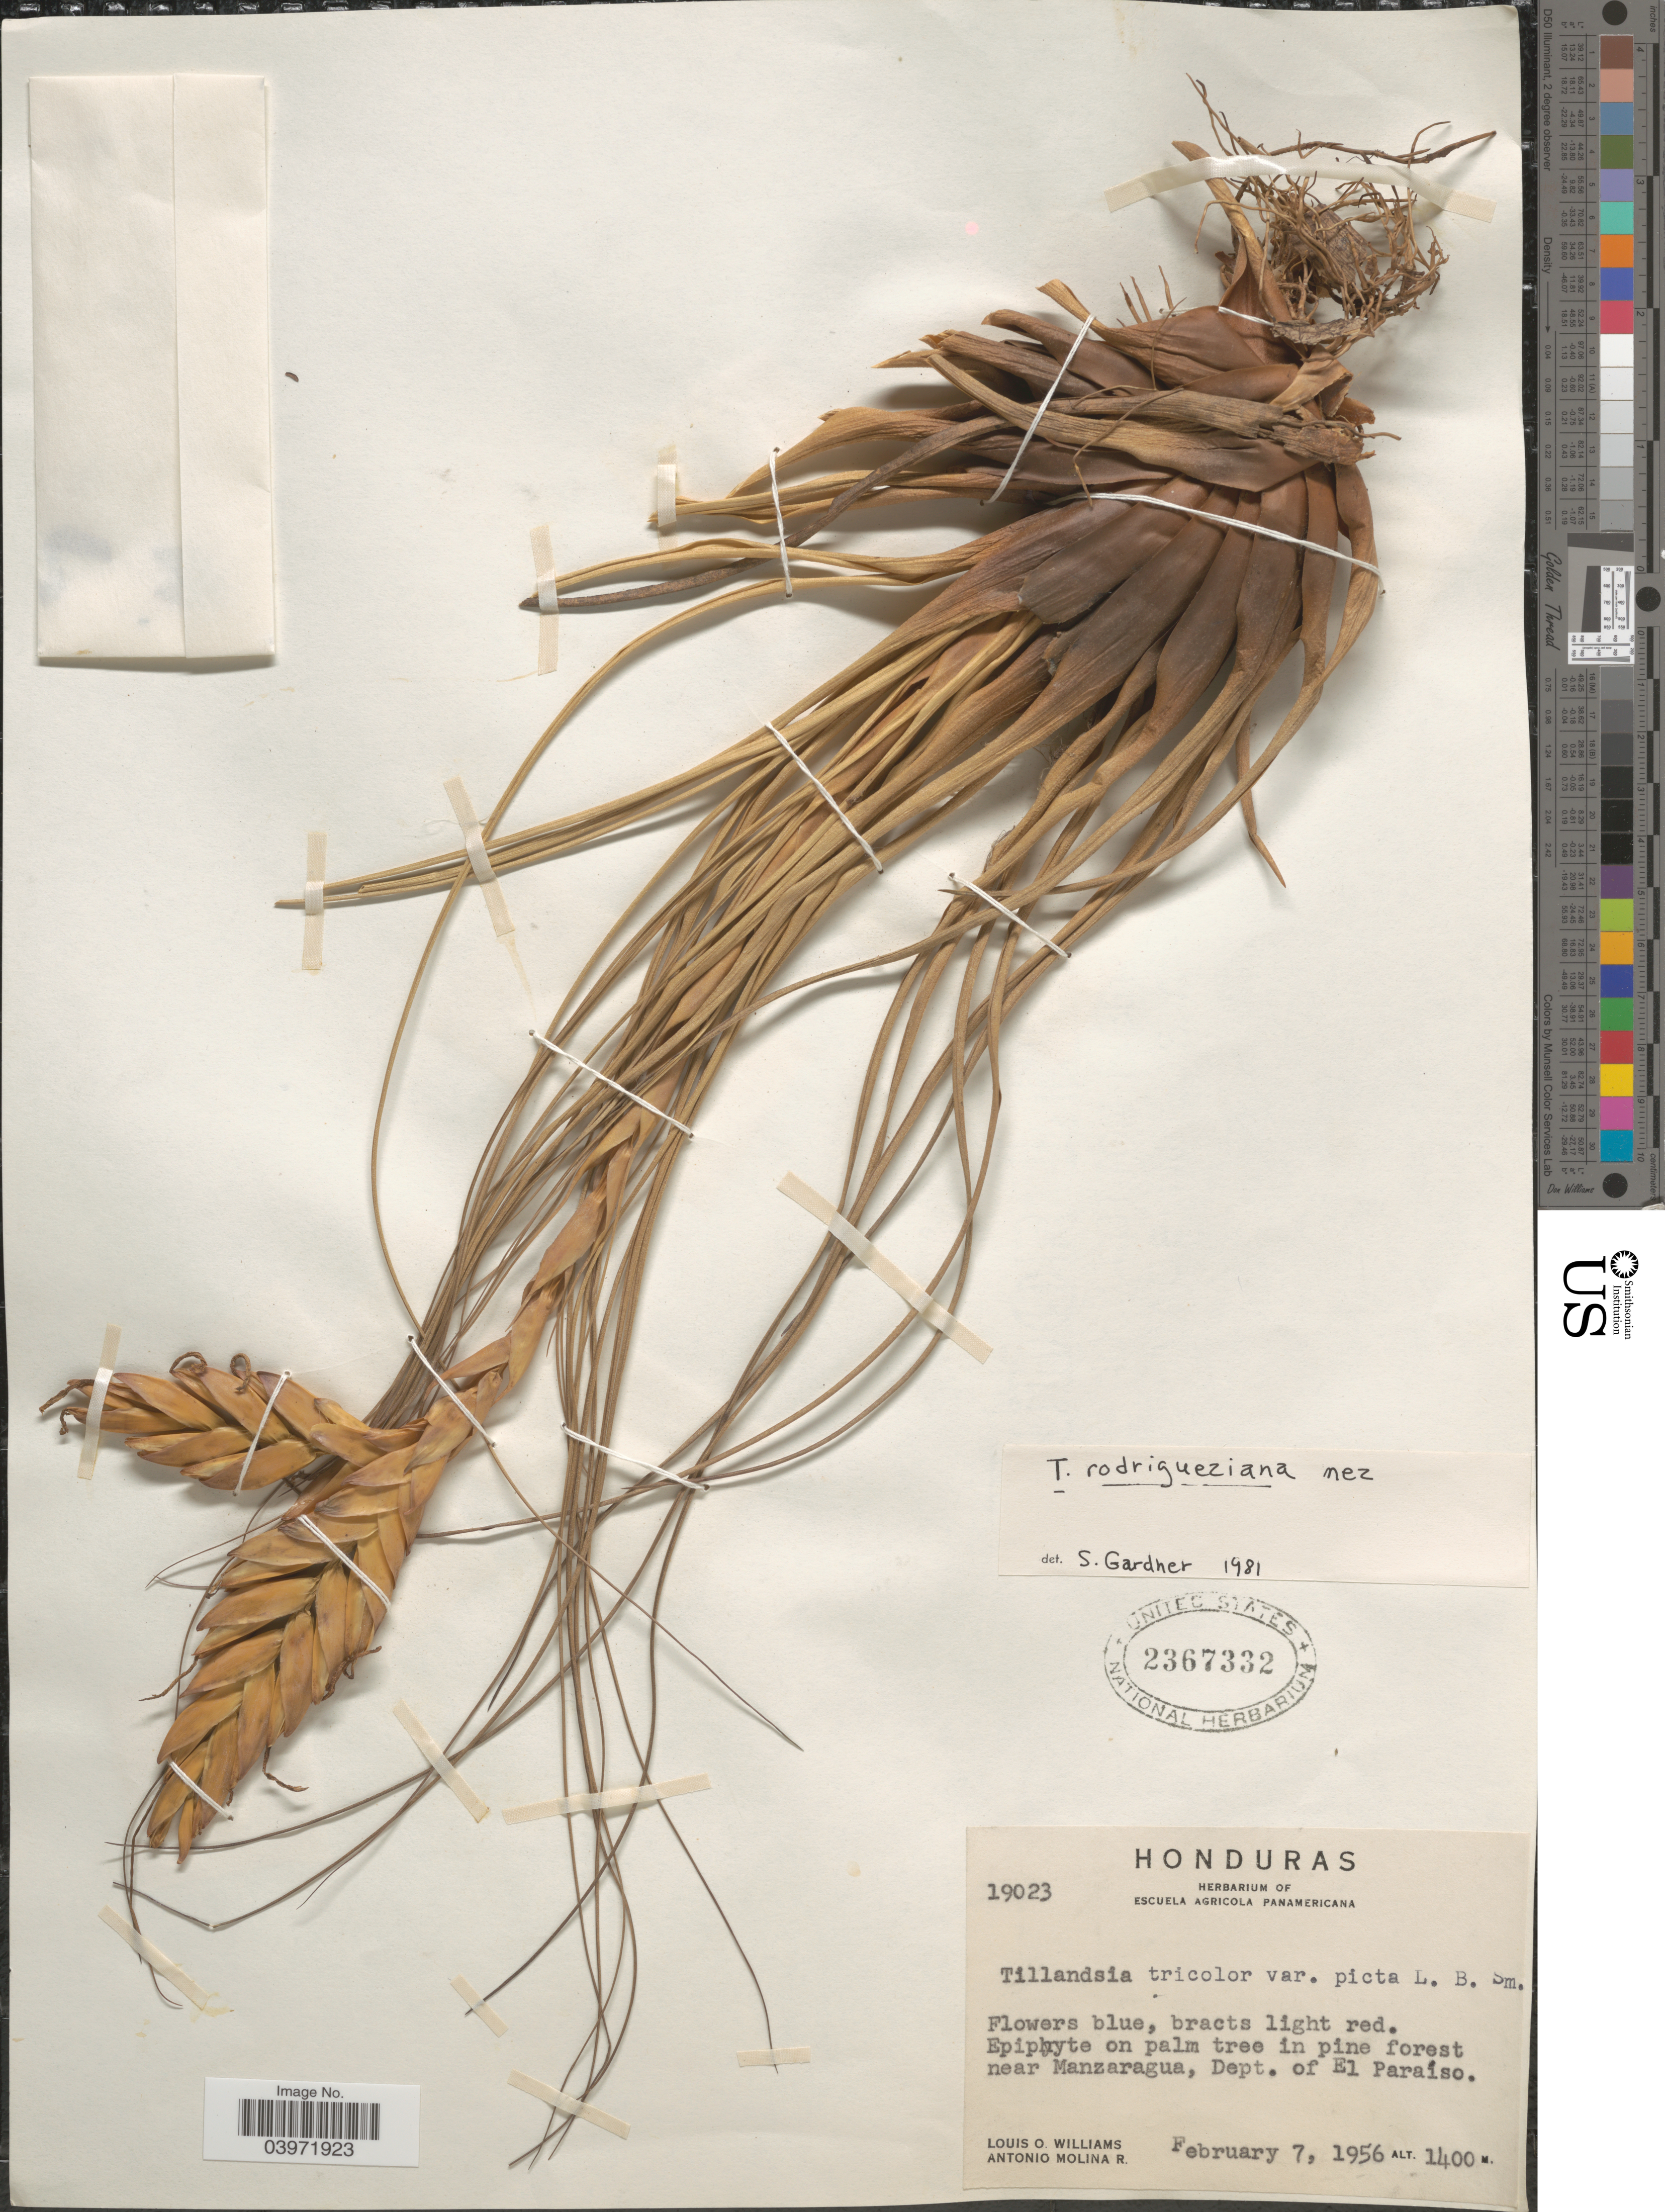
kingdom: Plantae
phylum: Tracheophyta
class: Liliopsida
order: Poales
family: Bromeliaceae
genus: Tillandsia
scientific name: Tillandsia rodrigueziana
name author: Mez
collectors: L. O. Williams & A. Molina R.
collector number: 19023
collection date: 1956-02-07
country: Honduras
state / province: El Paraiso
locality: Near Manzaragua, Dept. of El Paraíso.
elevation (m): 1400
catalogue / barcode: US 2367332